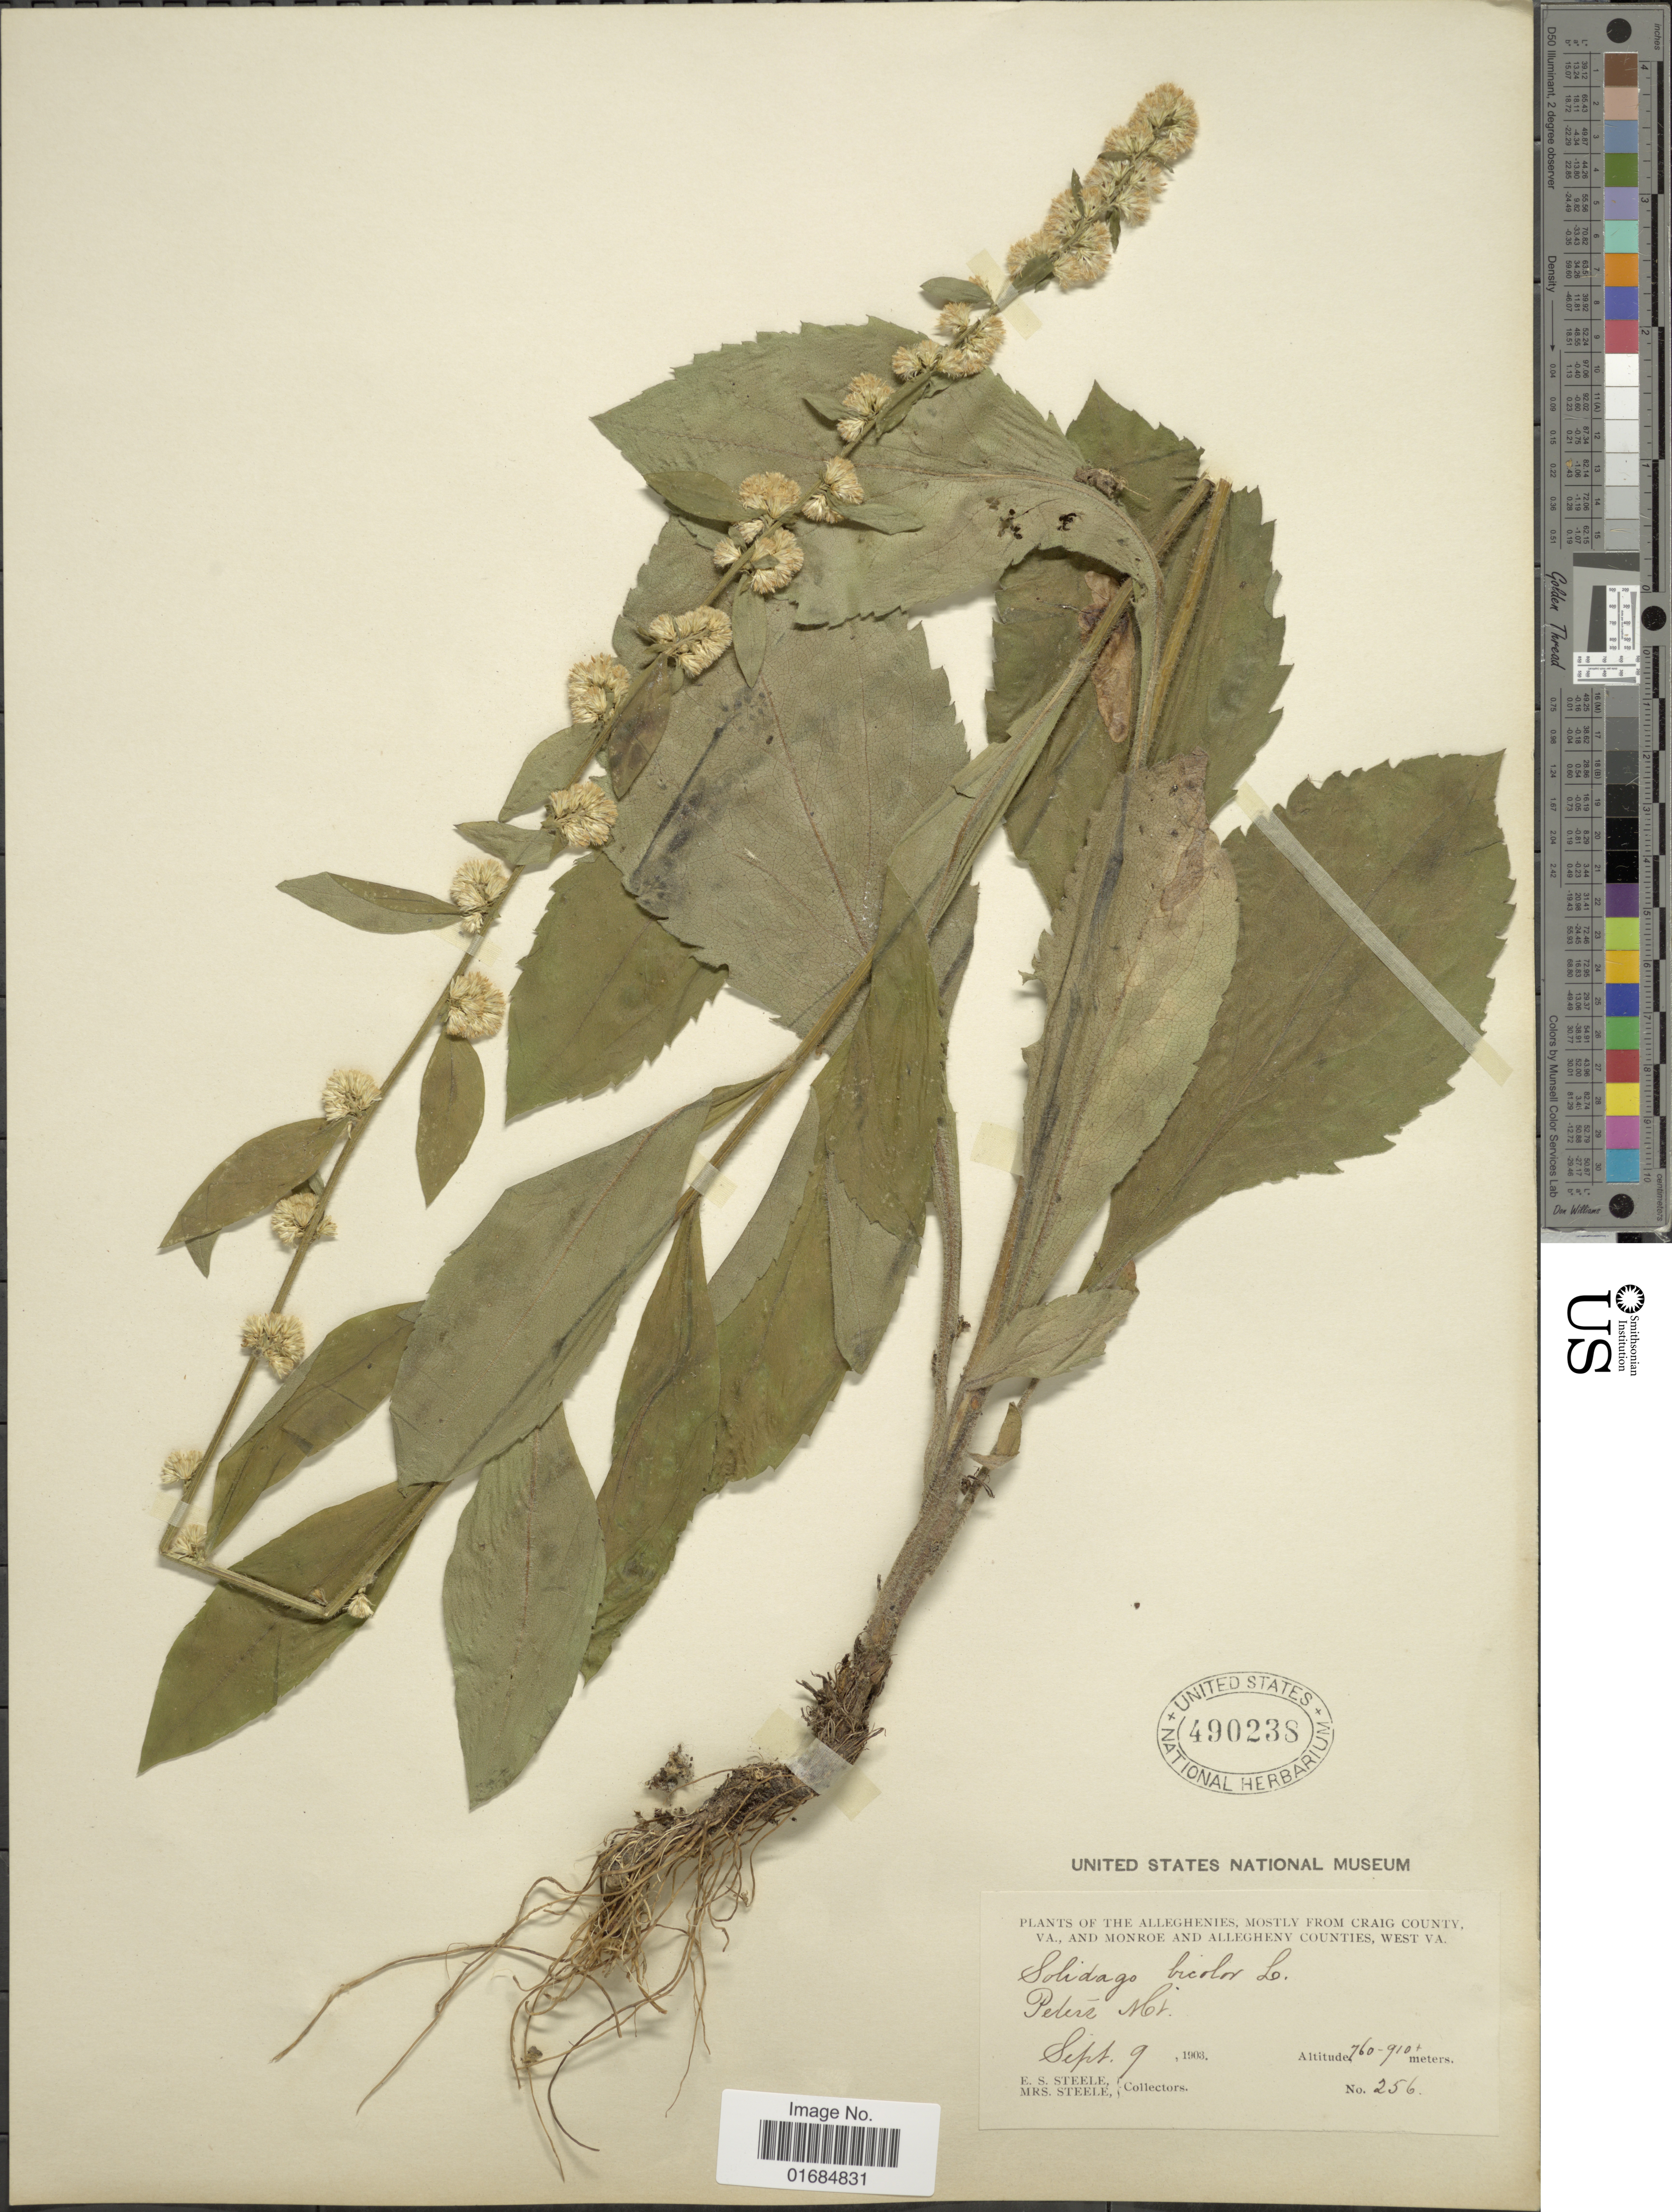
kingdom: Plantae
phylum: Tracheophyta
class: Magnoliopsida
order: Asterales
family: Asteraceae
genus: Solidago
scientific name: Solidago bicolor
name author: L.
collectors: E. Steele & Mrs. E. S. Steele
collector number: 256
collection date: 1903-09-09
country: United States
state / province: West Virginia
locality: Peters Mt. Alleghenies, mostly from Craig County Va., and Monroe and Allegheny Counties, West Va.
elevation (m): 760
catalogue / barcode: US 490238